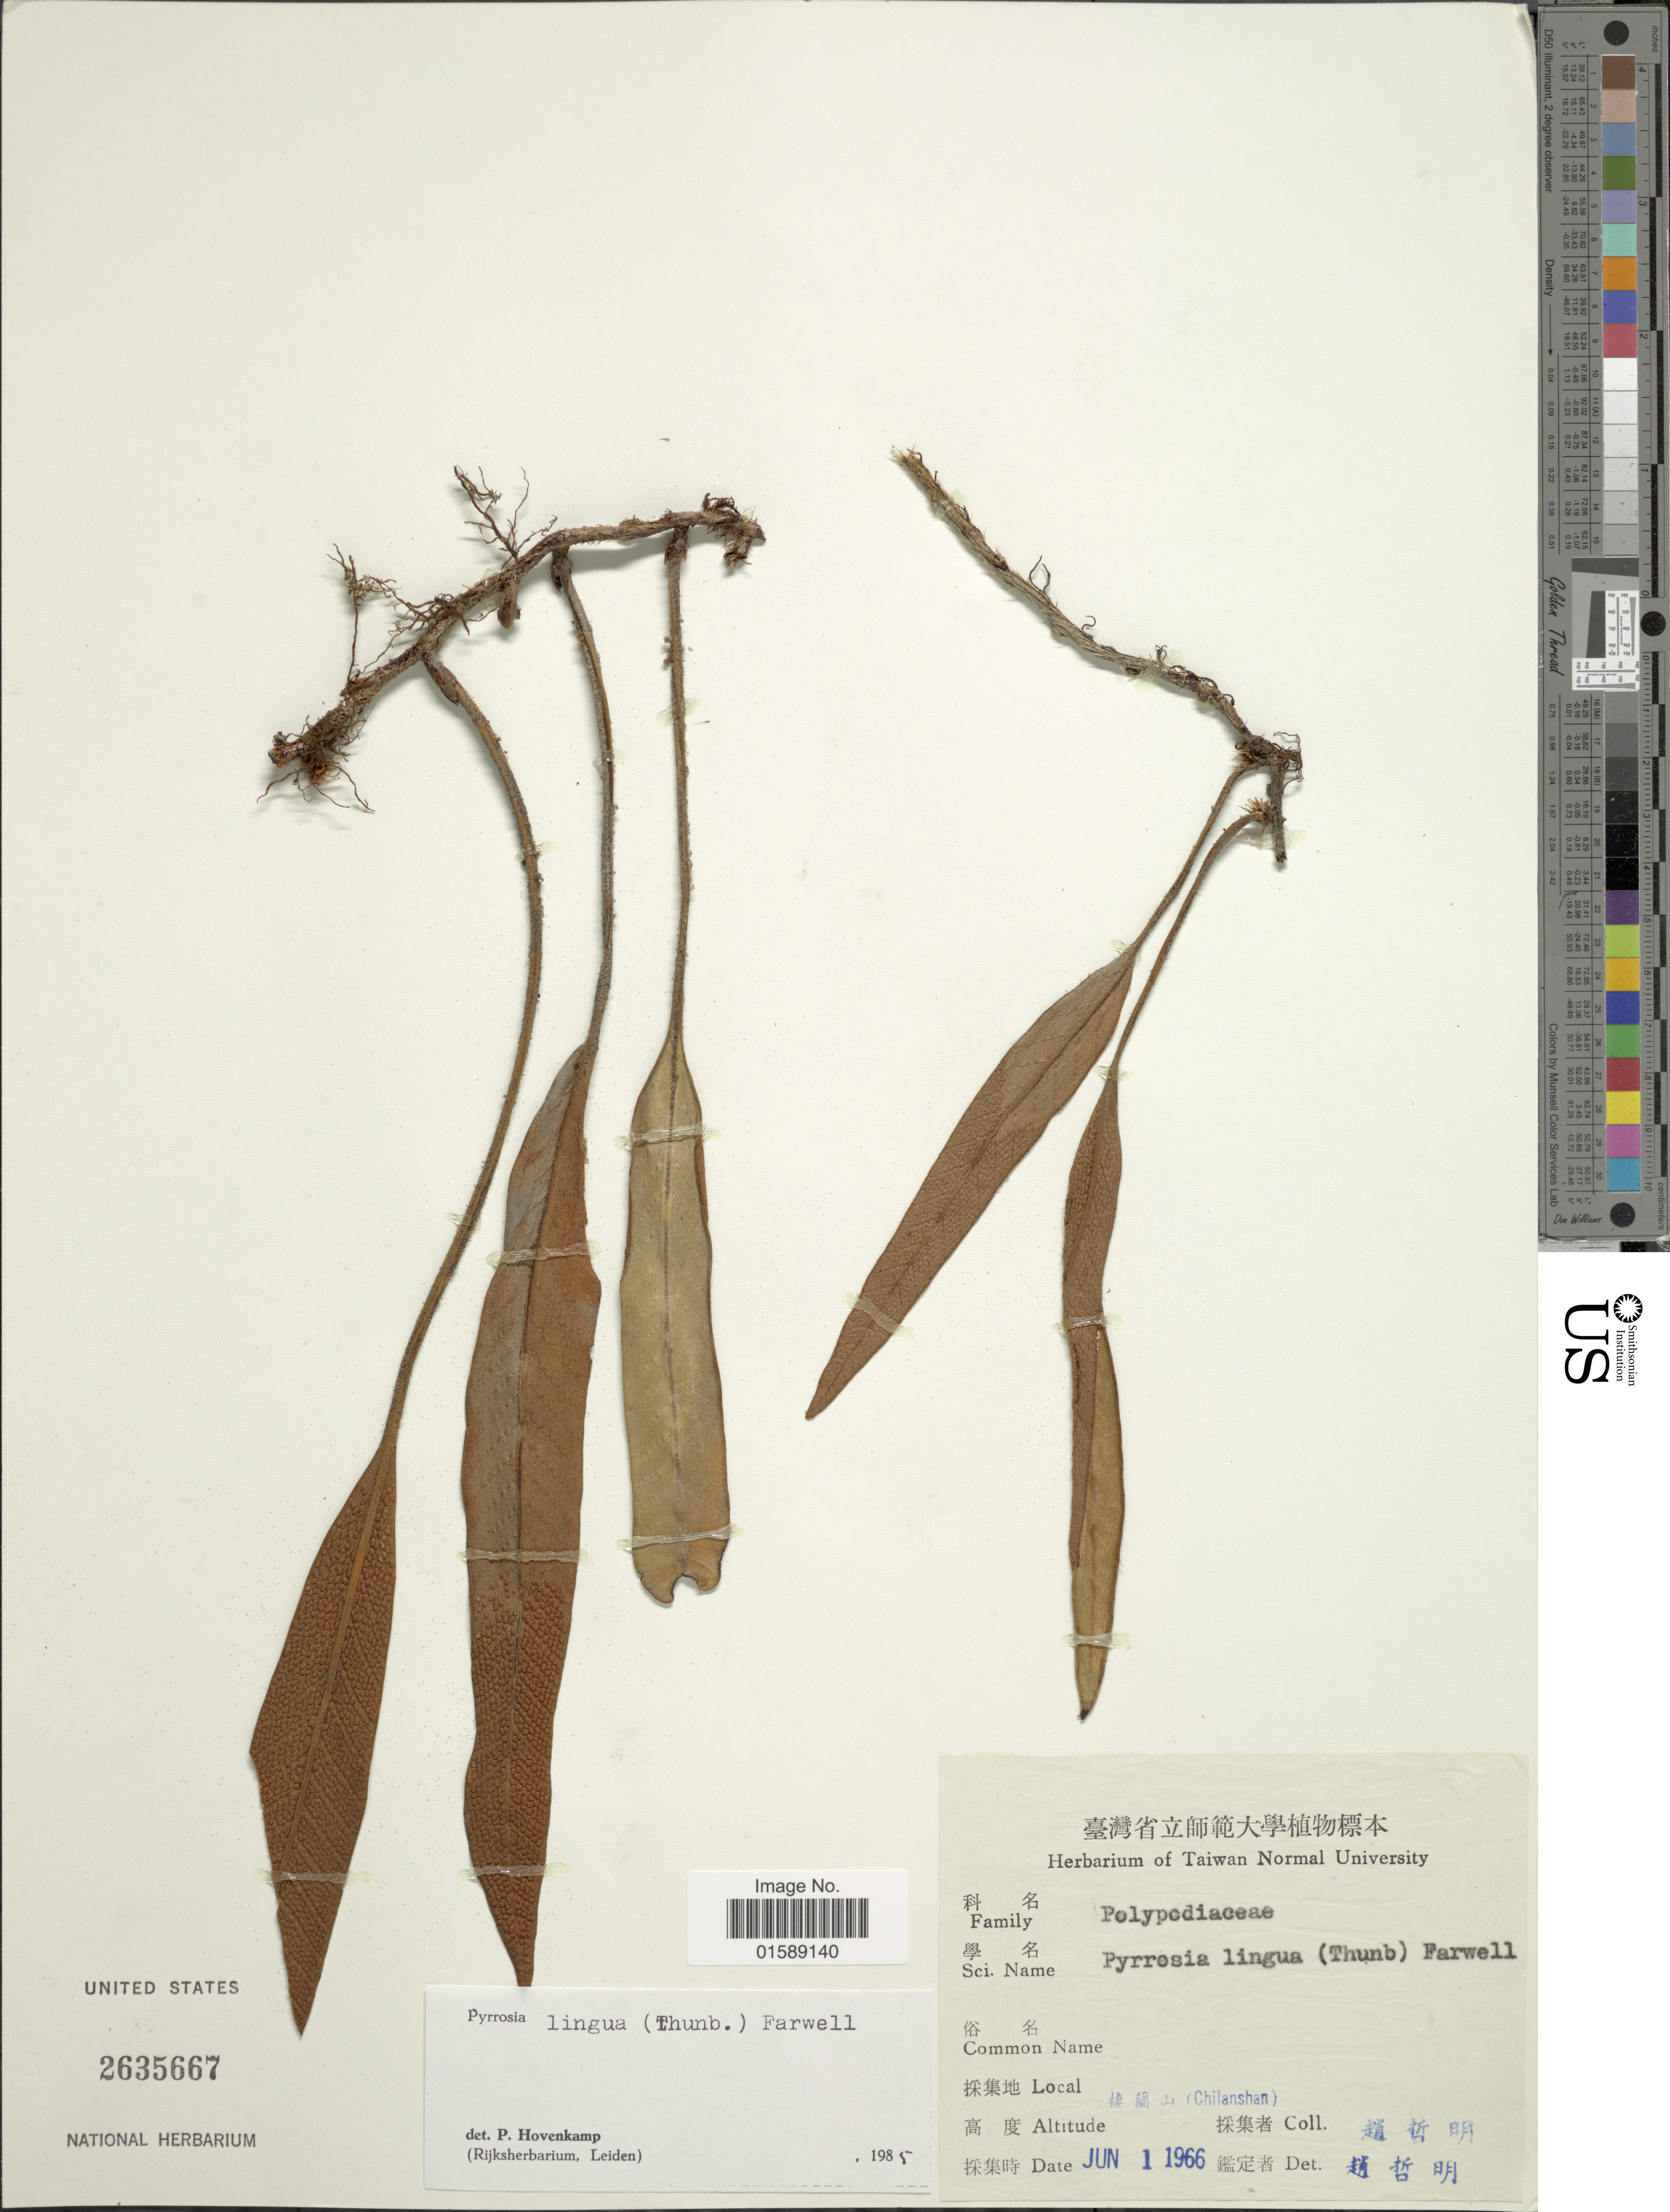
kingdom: Plantae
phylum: Tracheophyta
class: Polypodiopsida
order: Polypodiales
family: Polypodiaceae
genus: Pyrrosia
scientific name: Pyrrosia lingua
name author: (Thurb.) Farw.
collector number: X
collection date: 1966-06-01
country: Taiwan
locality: Chilanshan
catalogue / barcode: US 2635667